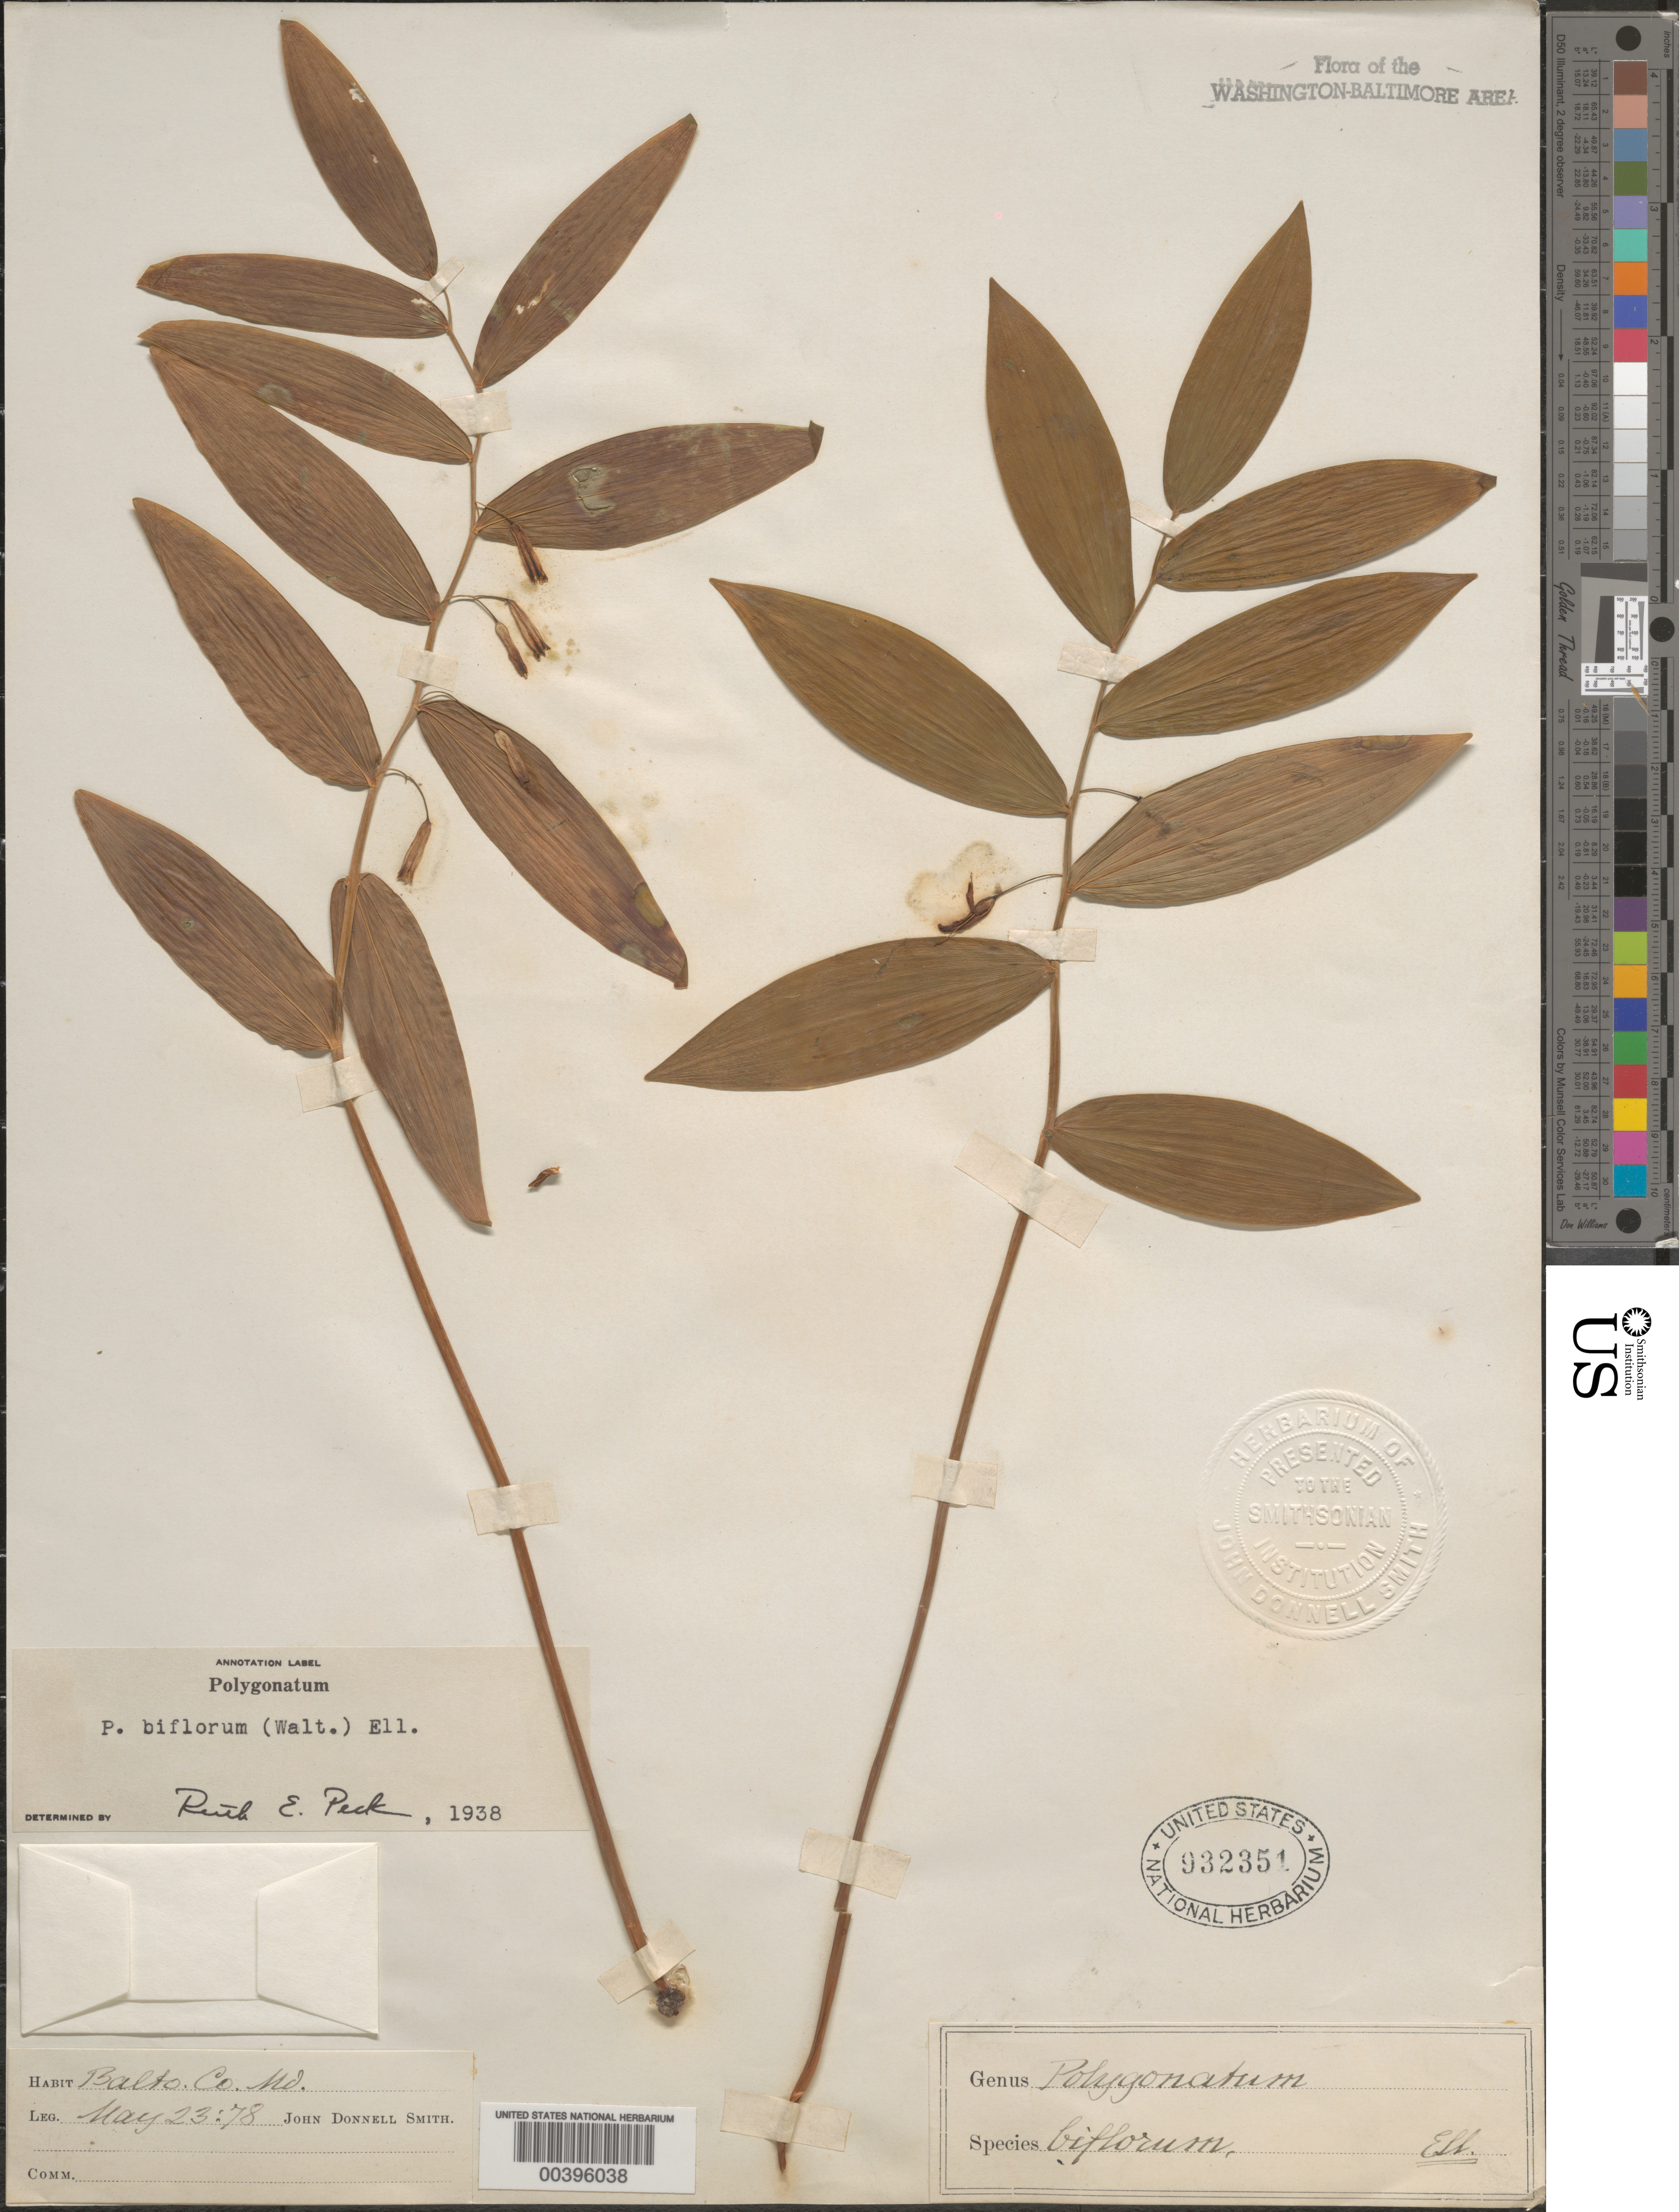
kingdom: Plantae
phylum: Tracheophyta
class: Liliopsida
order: Asparagales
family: Asparagaceae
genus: Polygonatum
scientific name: Polygonatum biflorum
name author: (Walter) Elliott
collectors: J. Donnell Smith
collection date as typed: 23 May 1878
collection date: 1878-05-23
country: United States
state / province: Maryland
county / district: Baltimore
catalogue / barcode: US 932351